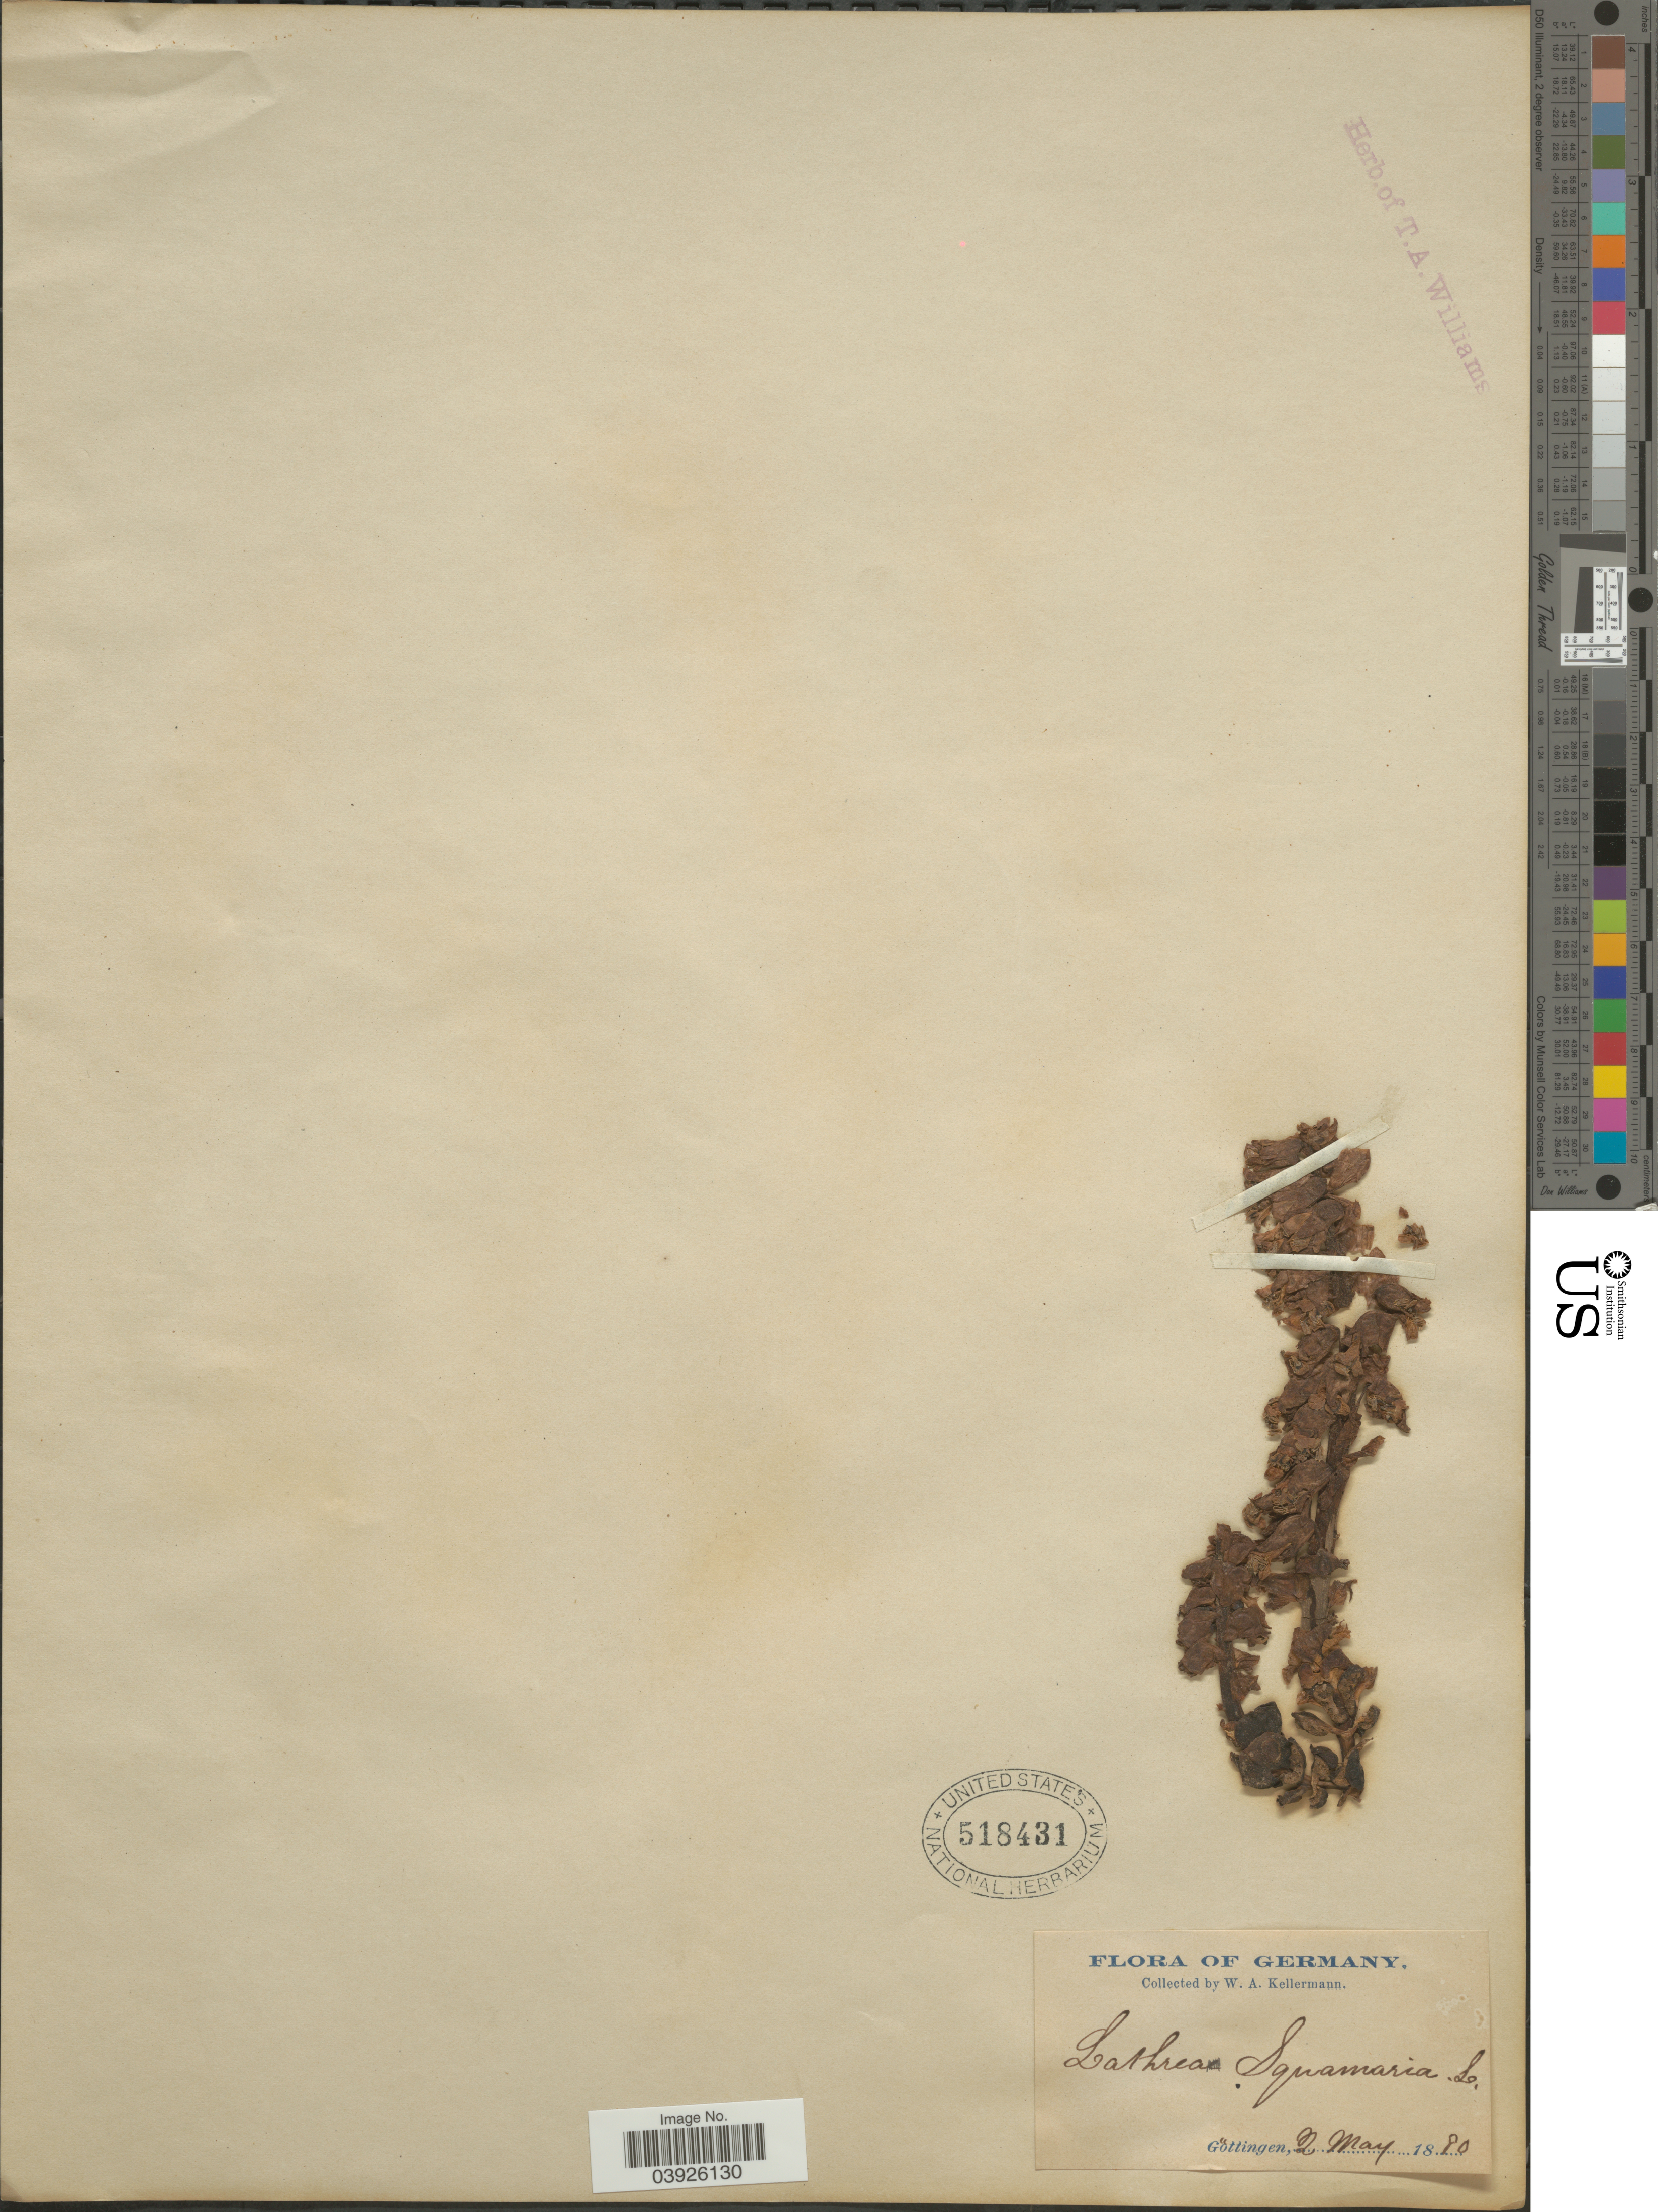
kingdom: Plantae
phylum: Tracheophyta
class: Magnoliopsida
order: Lamiales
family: Orobanchaceae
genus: Lathraea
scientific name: Lathraea squamaria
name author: L.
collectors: W. Kellerman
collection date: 1880-05-02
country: Germany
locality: Göttingen.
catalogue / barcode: US 518431